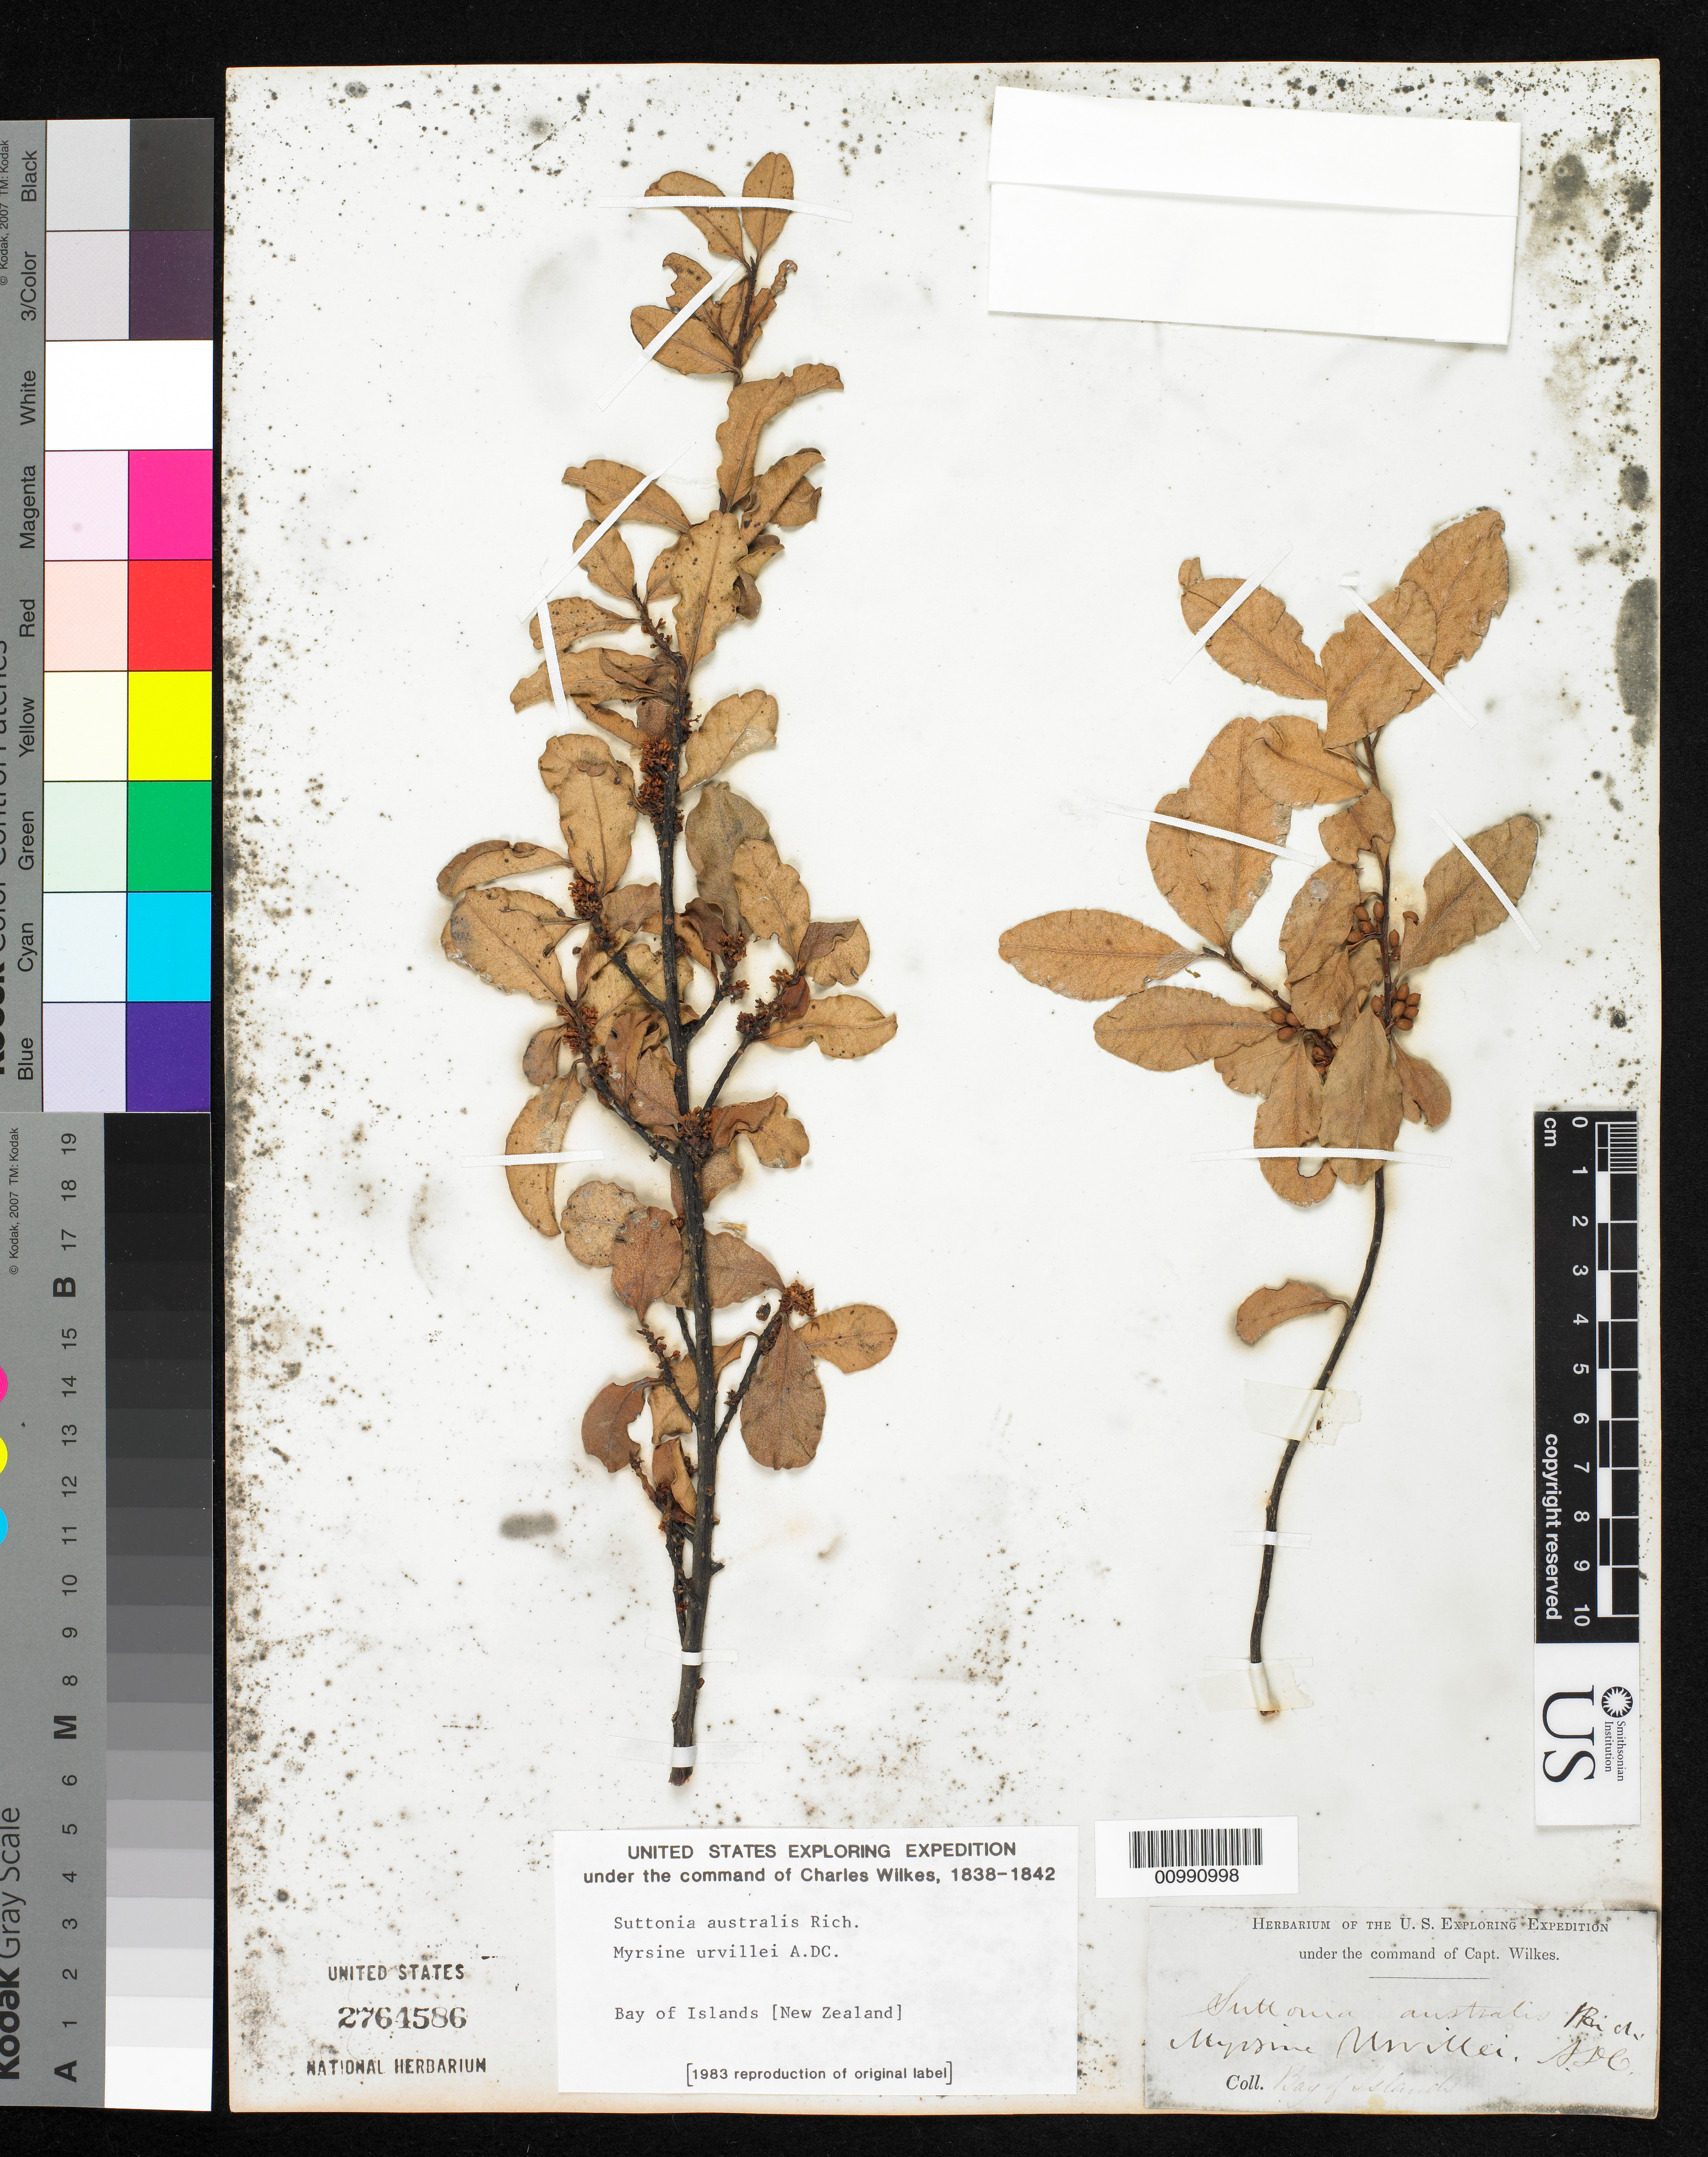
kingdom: Plantae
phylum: Tracheophyta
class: Magnoliopsida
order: Ericales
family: Primulaceae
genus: Suttonia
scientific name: Suttonia australis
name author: A. Rich.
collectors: Wilkes Explor. Exped.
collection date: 1838/1842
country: New Zealand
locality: Bay of Islands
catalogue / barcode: US 2764586